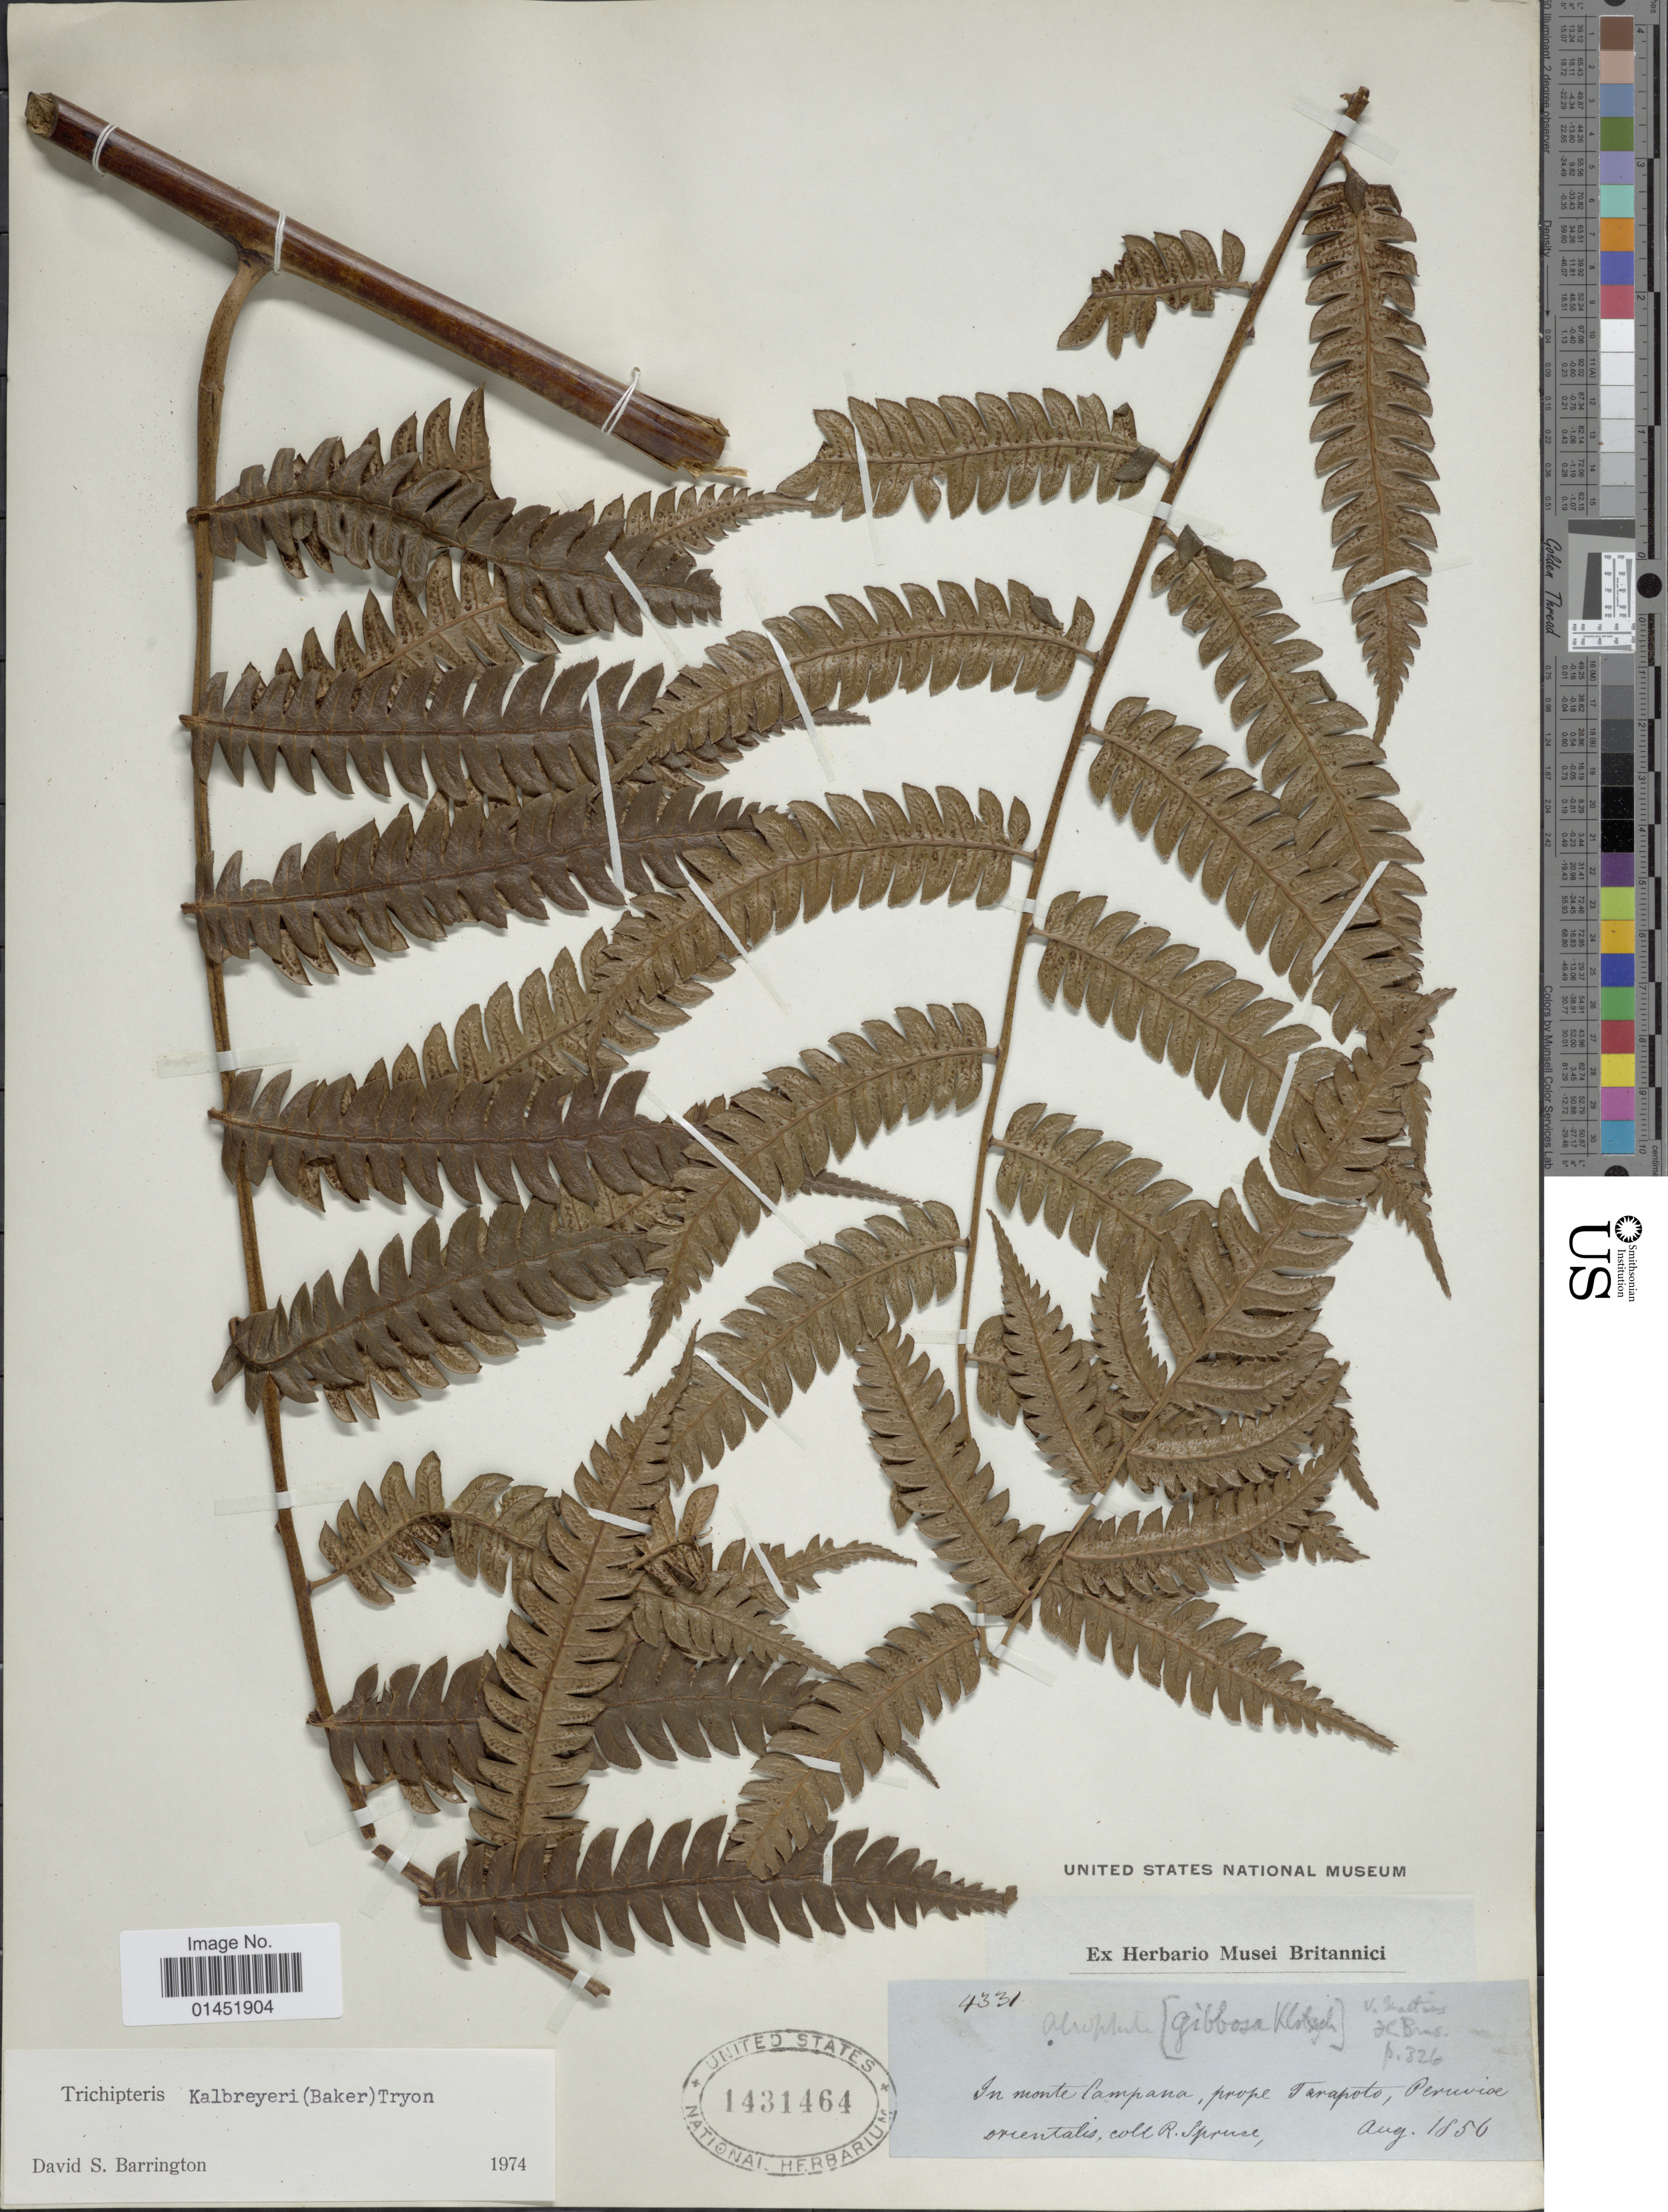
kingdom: Plantae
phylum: Tracheophyta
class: Polypodiopsida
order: Cyatheales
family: Cyatheaceae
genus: Cyathea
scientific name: Cyathea kalbreyeri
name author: (Baker) Domin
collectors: R. Spruce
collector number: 4331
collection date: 1856-08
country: Peru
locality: In monte Campana, prope Tarapoto, Peruviae orientalis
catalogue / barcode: US 1431464